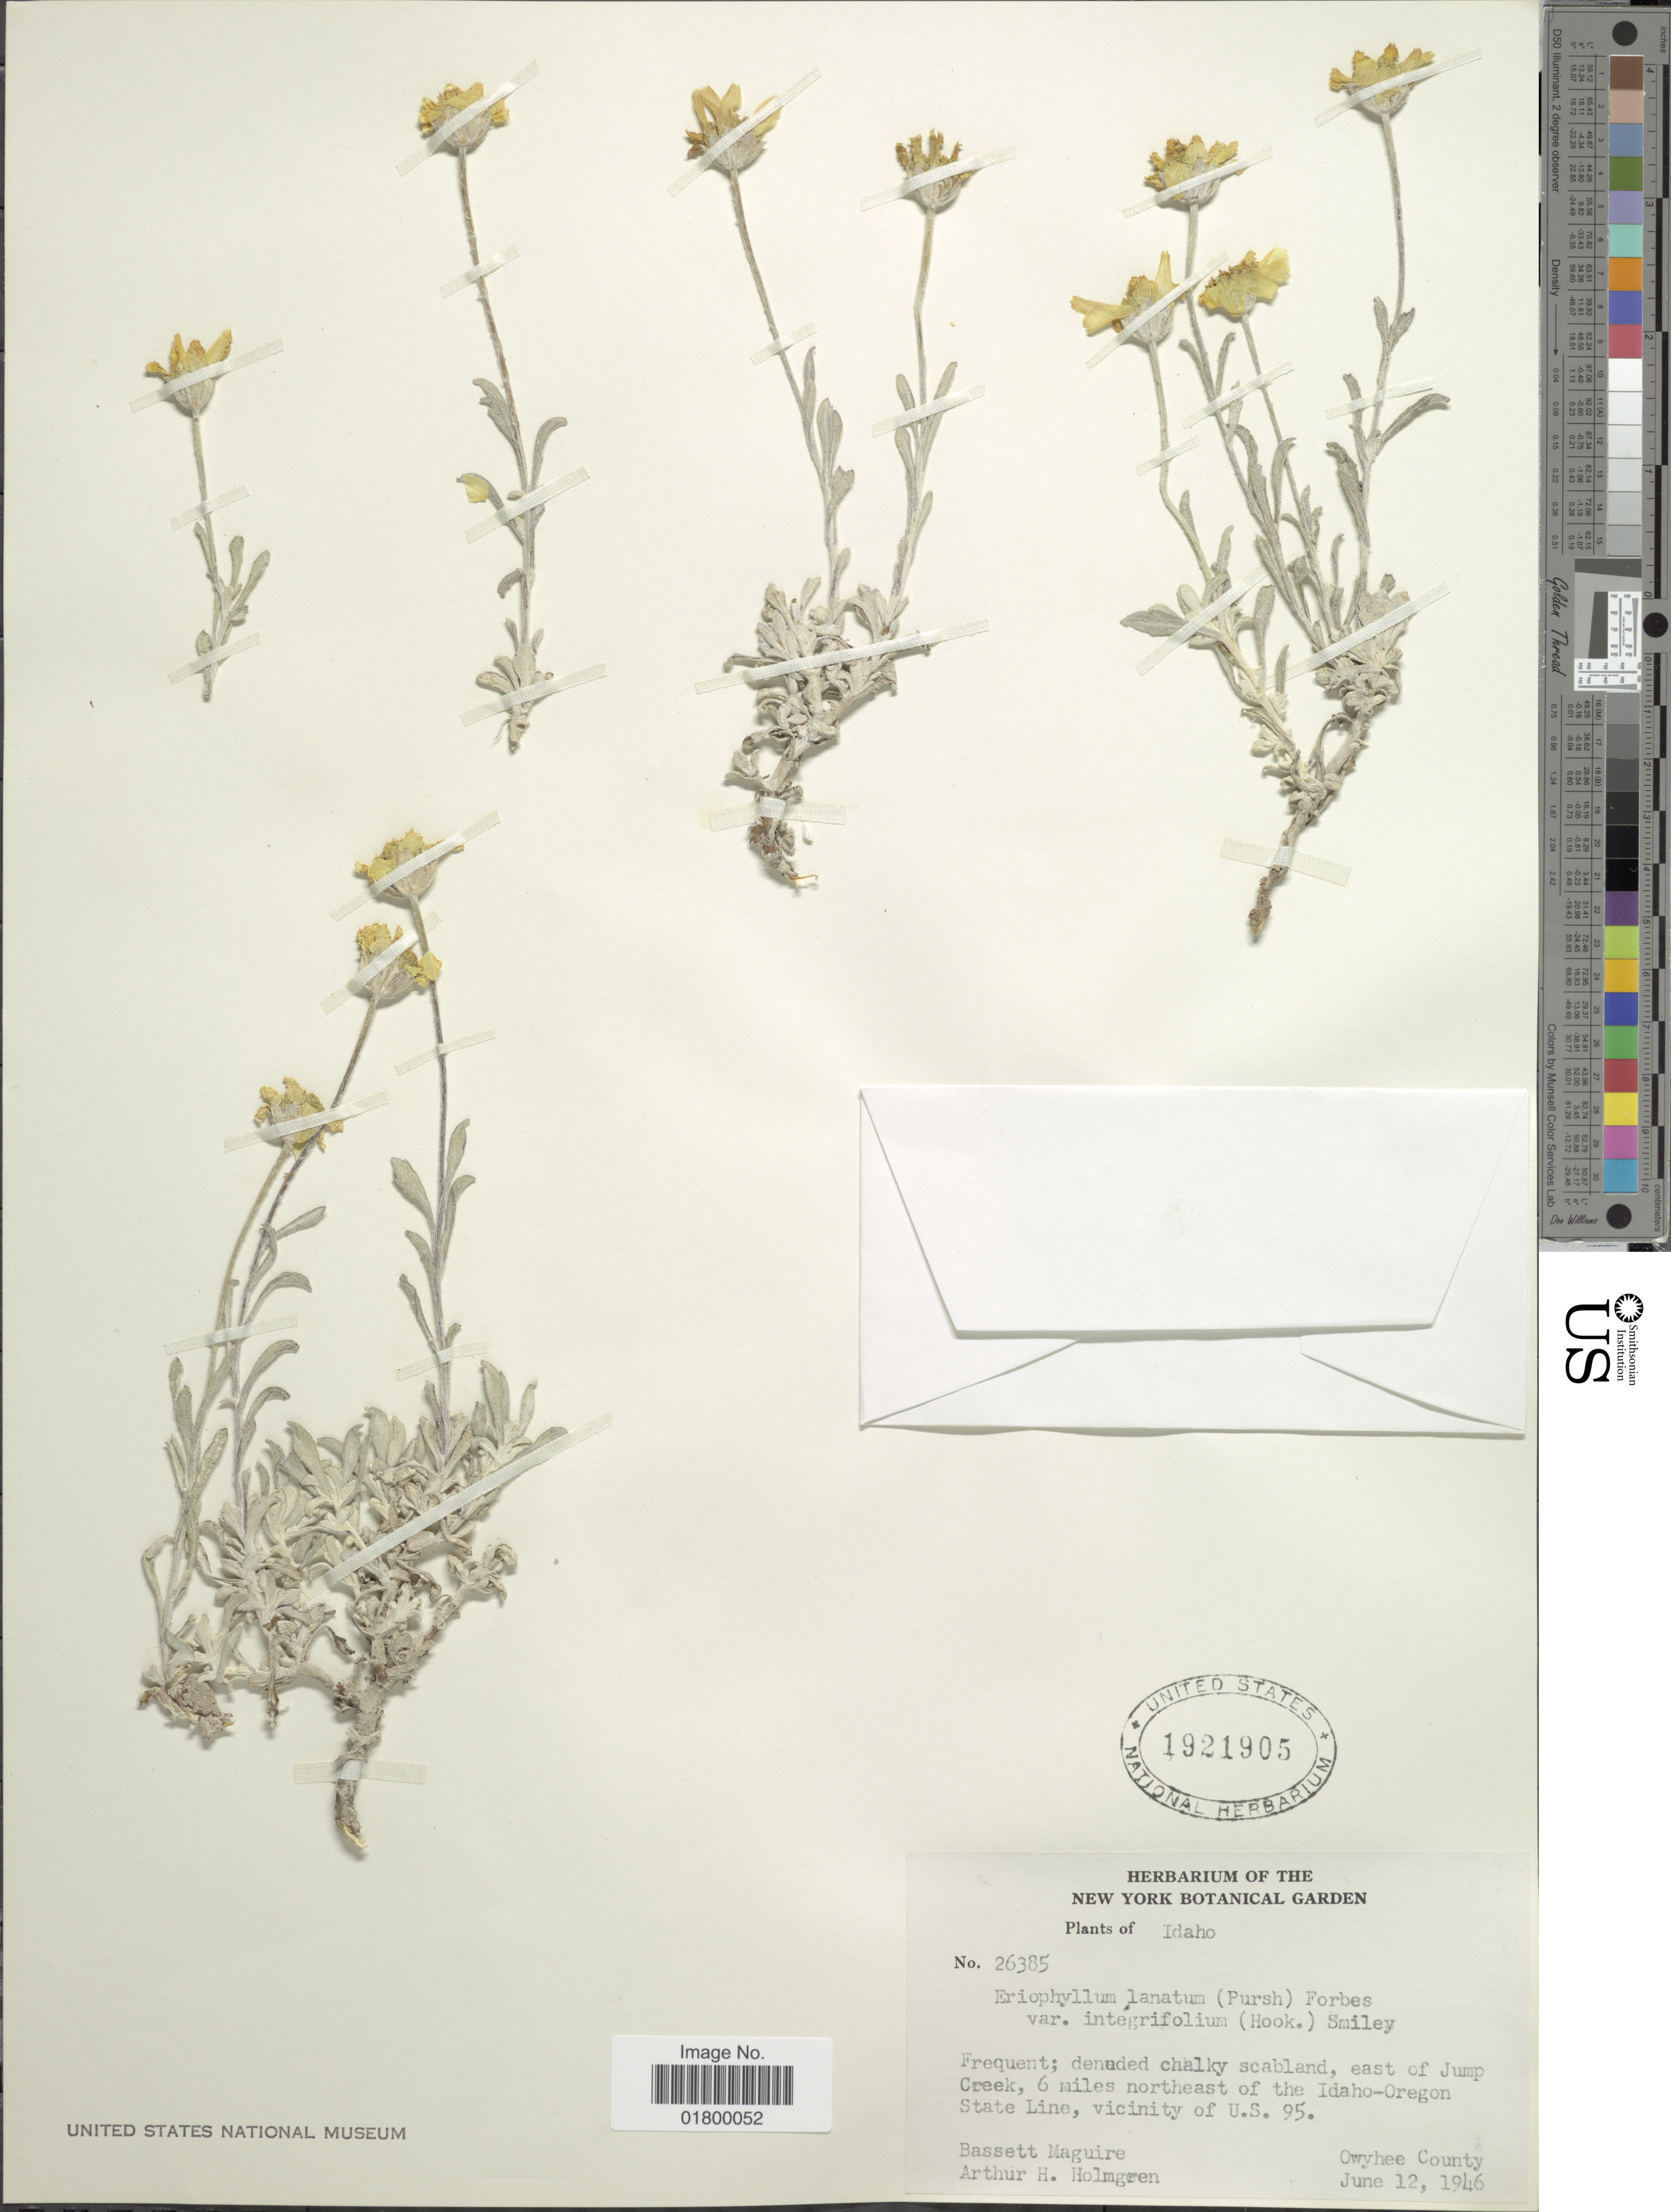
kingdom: Plantae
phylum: Tracheophyta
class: Magnoliopsida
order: Asterales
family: Asteraceae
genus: Eriophyllum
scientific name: Eriophyllum integrifolium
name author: (Hook.) Greene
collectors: B. Maguire & A. H. Holmgren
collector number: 26385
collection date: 1946-06-12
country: United States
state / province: Idaho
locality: East of Jump Creek, 6 miles northeast of the Idaho-Oregon State Line, vicinity of U. S. 95, Owyhee County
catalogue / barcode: US 1921905